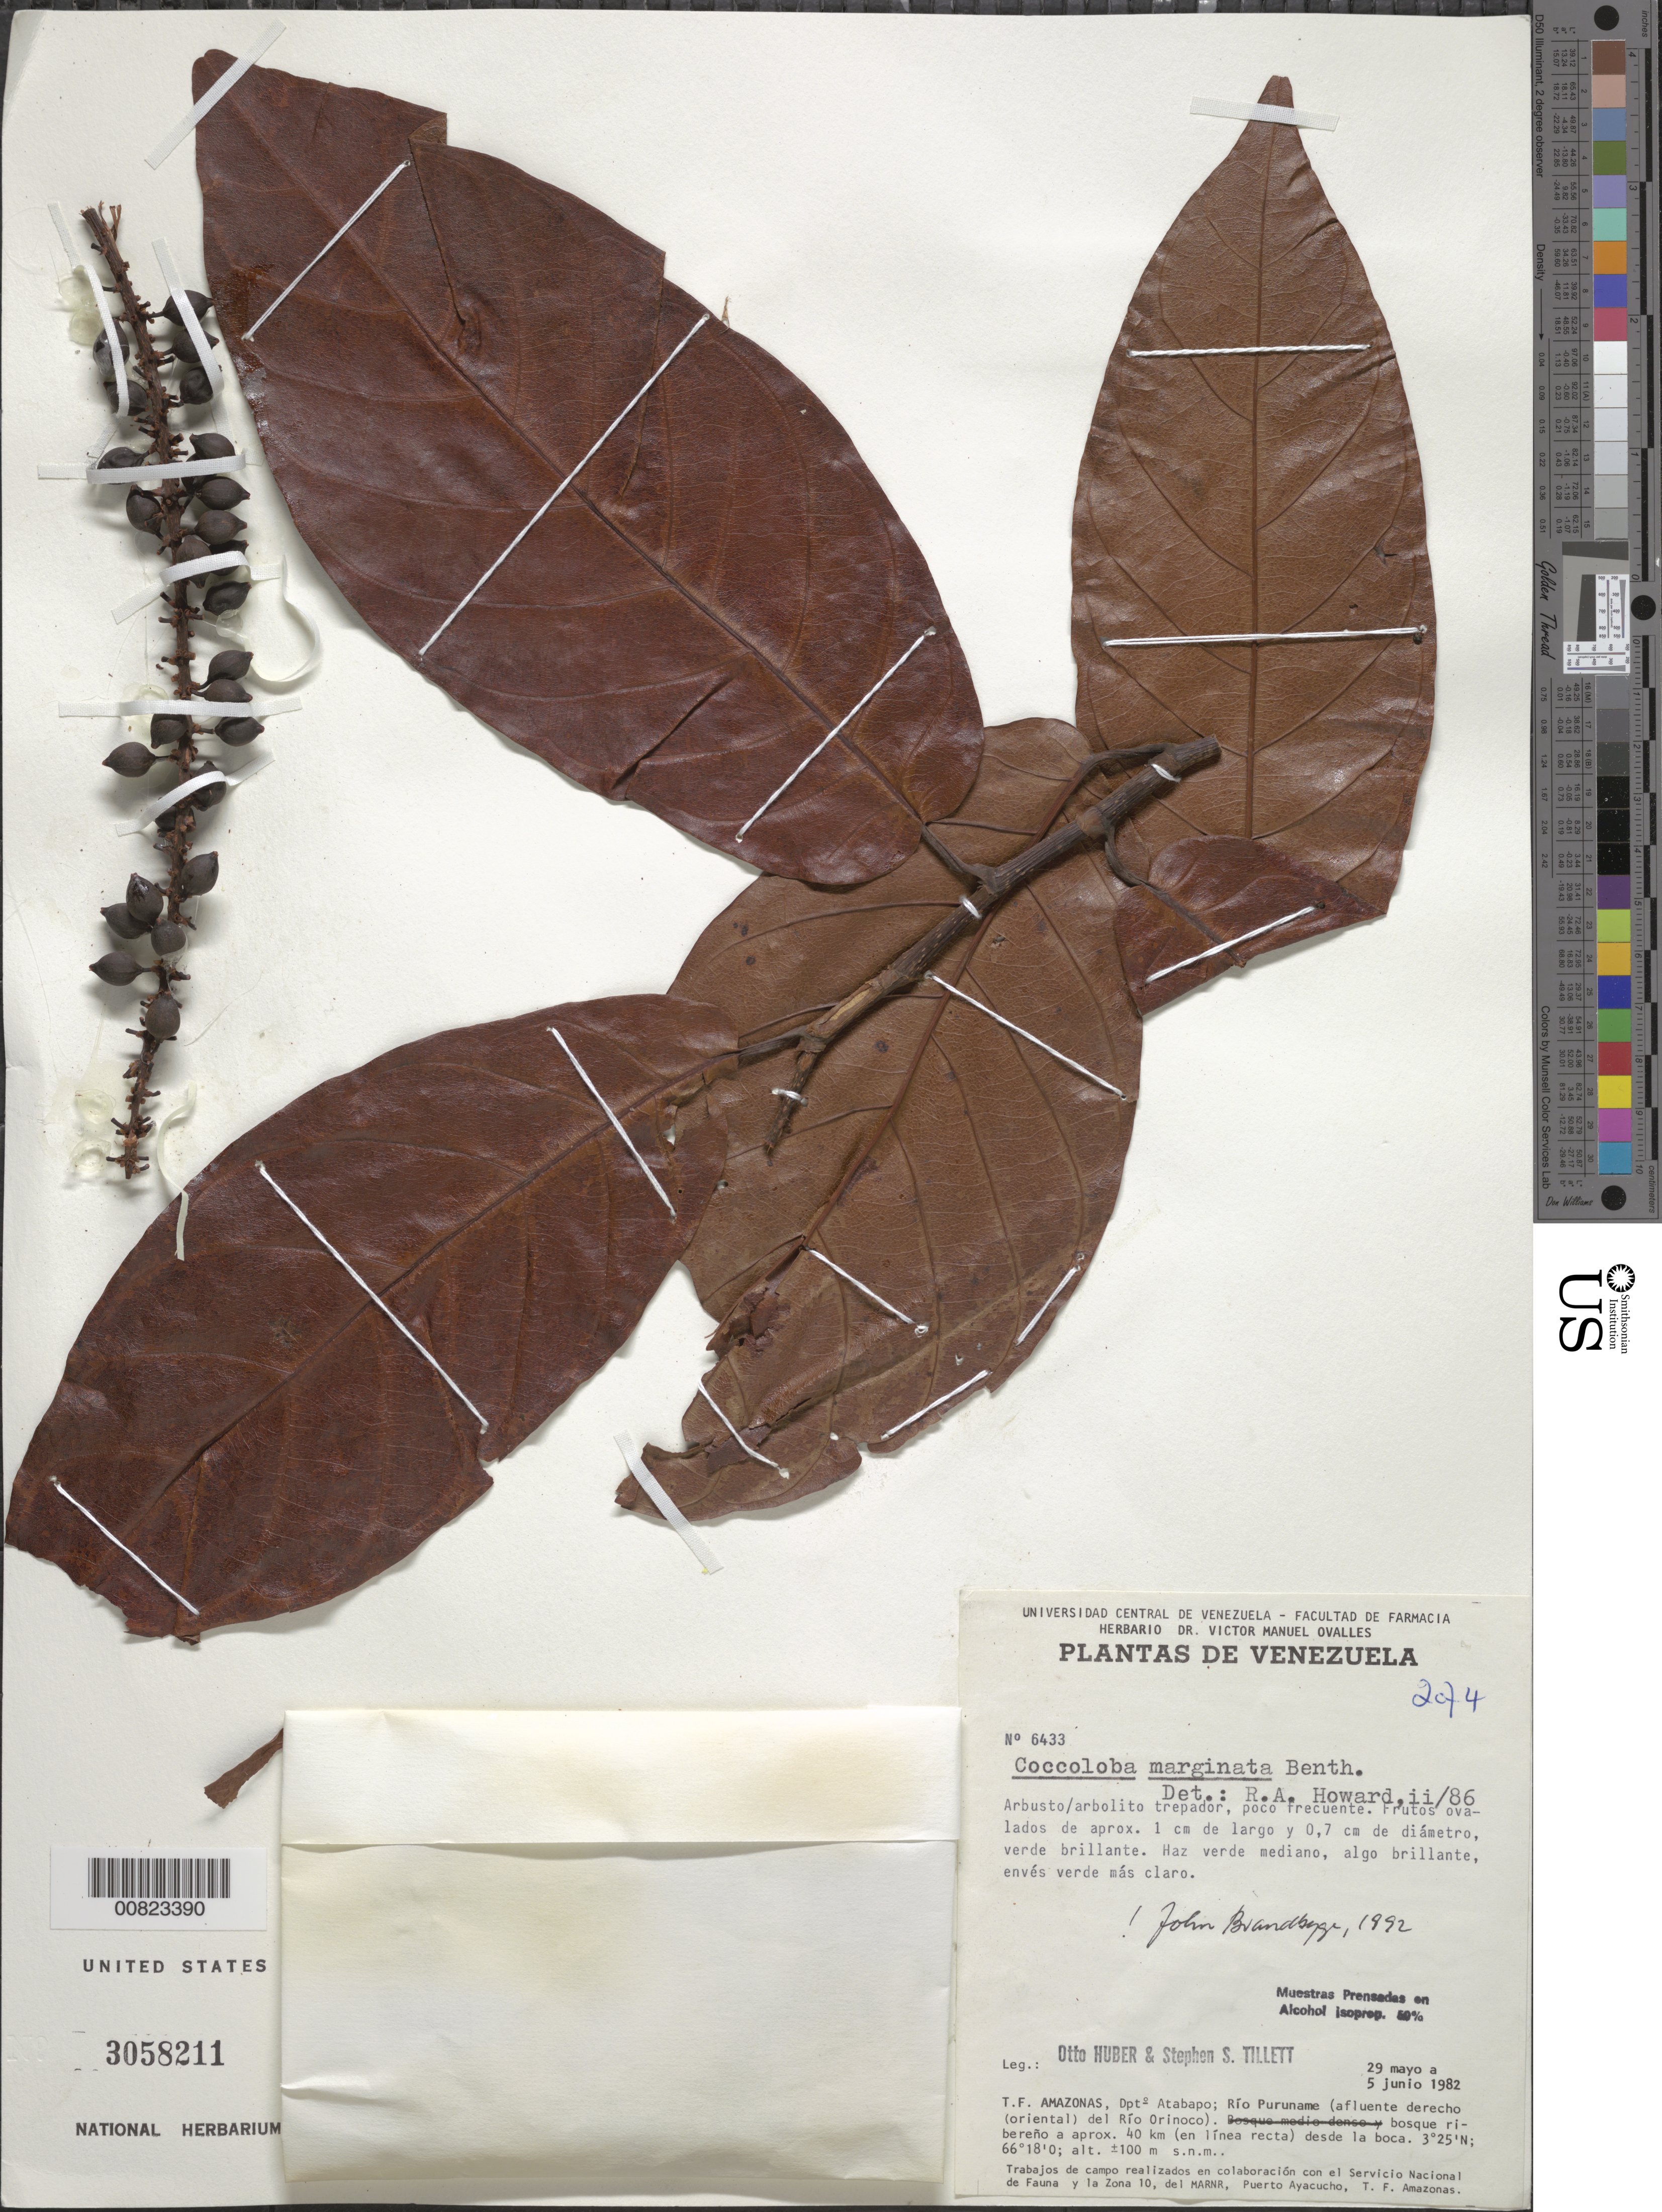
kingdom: Plantae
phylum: Tracheophyta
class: Magnoliopsida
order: Caryophyllales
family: Polygonaceae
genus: Coccoloba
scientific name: Coccoloba marginata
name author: Benth.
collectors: O. Huber & S. S. Tillett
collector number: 6433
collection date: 1982-05-29/1982-06-05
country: Venezuela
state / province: Amazonas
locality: Dptº Atabapo; Río Puruname (afluente dereche (oriental), del Río Orinoco). bosque ribereño aprox. 40 km (en línea recta) desde la boca.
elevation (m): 100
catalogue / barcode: US 3058211